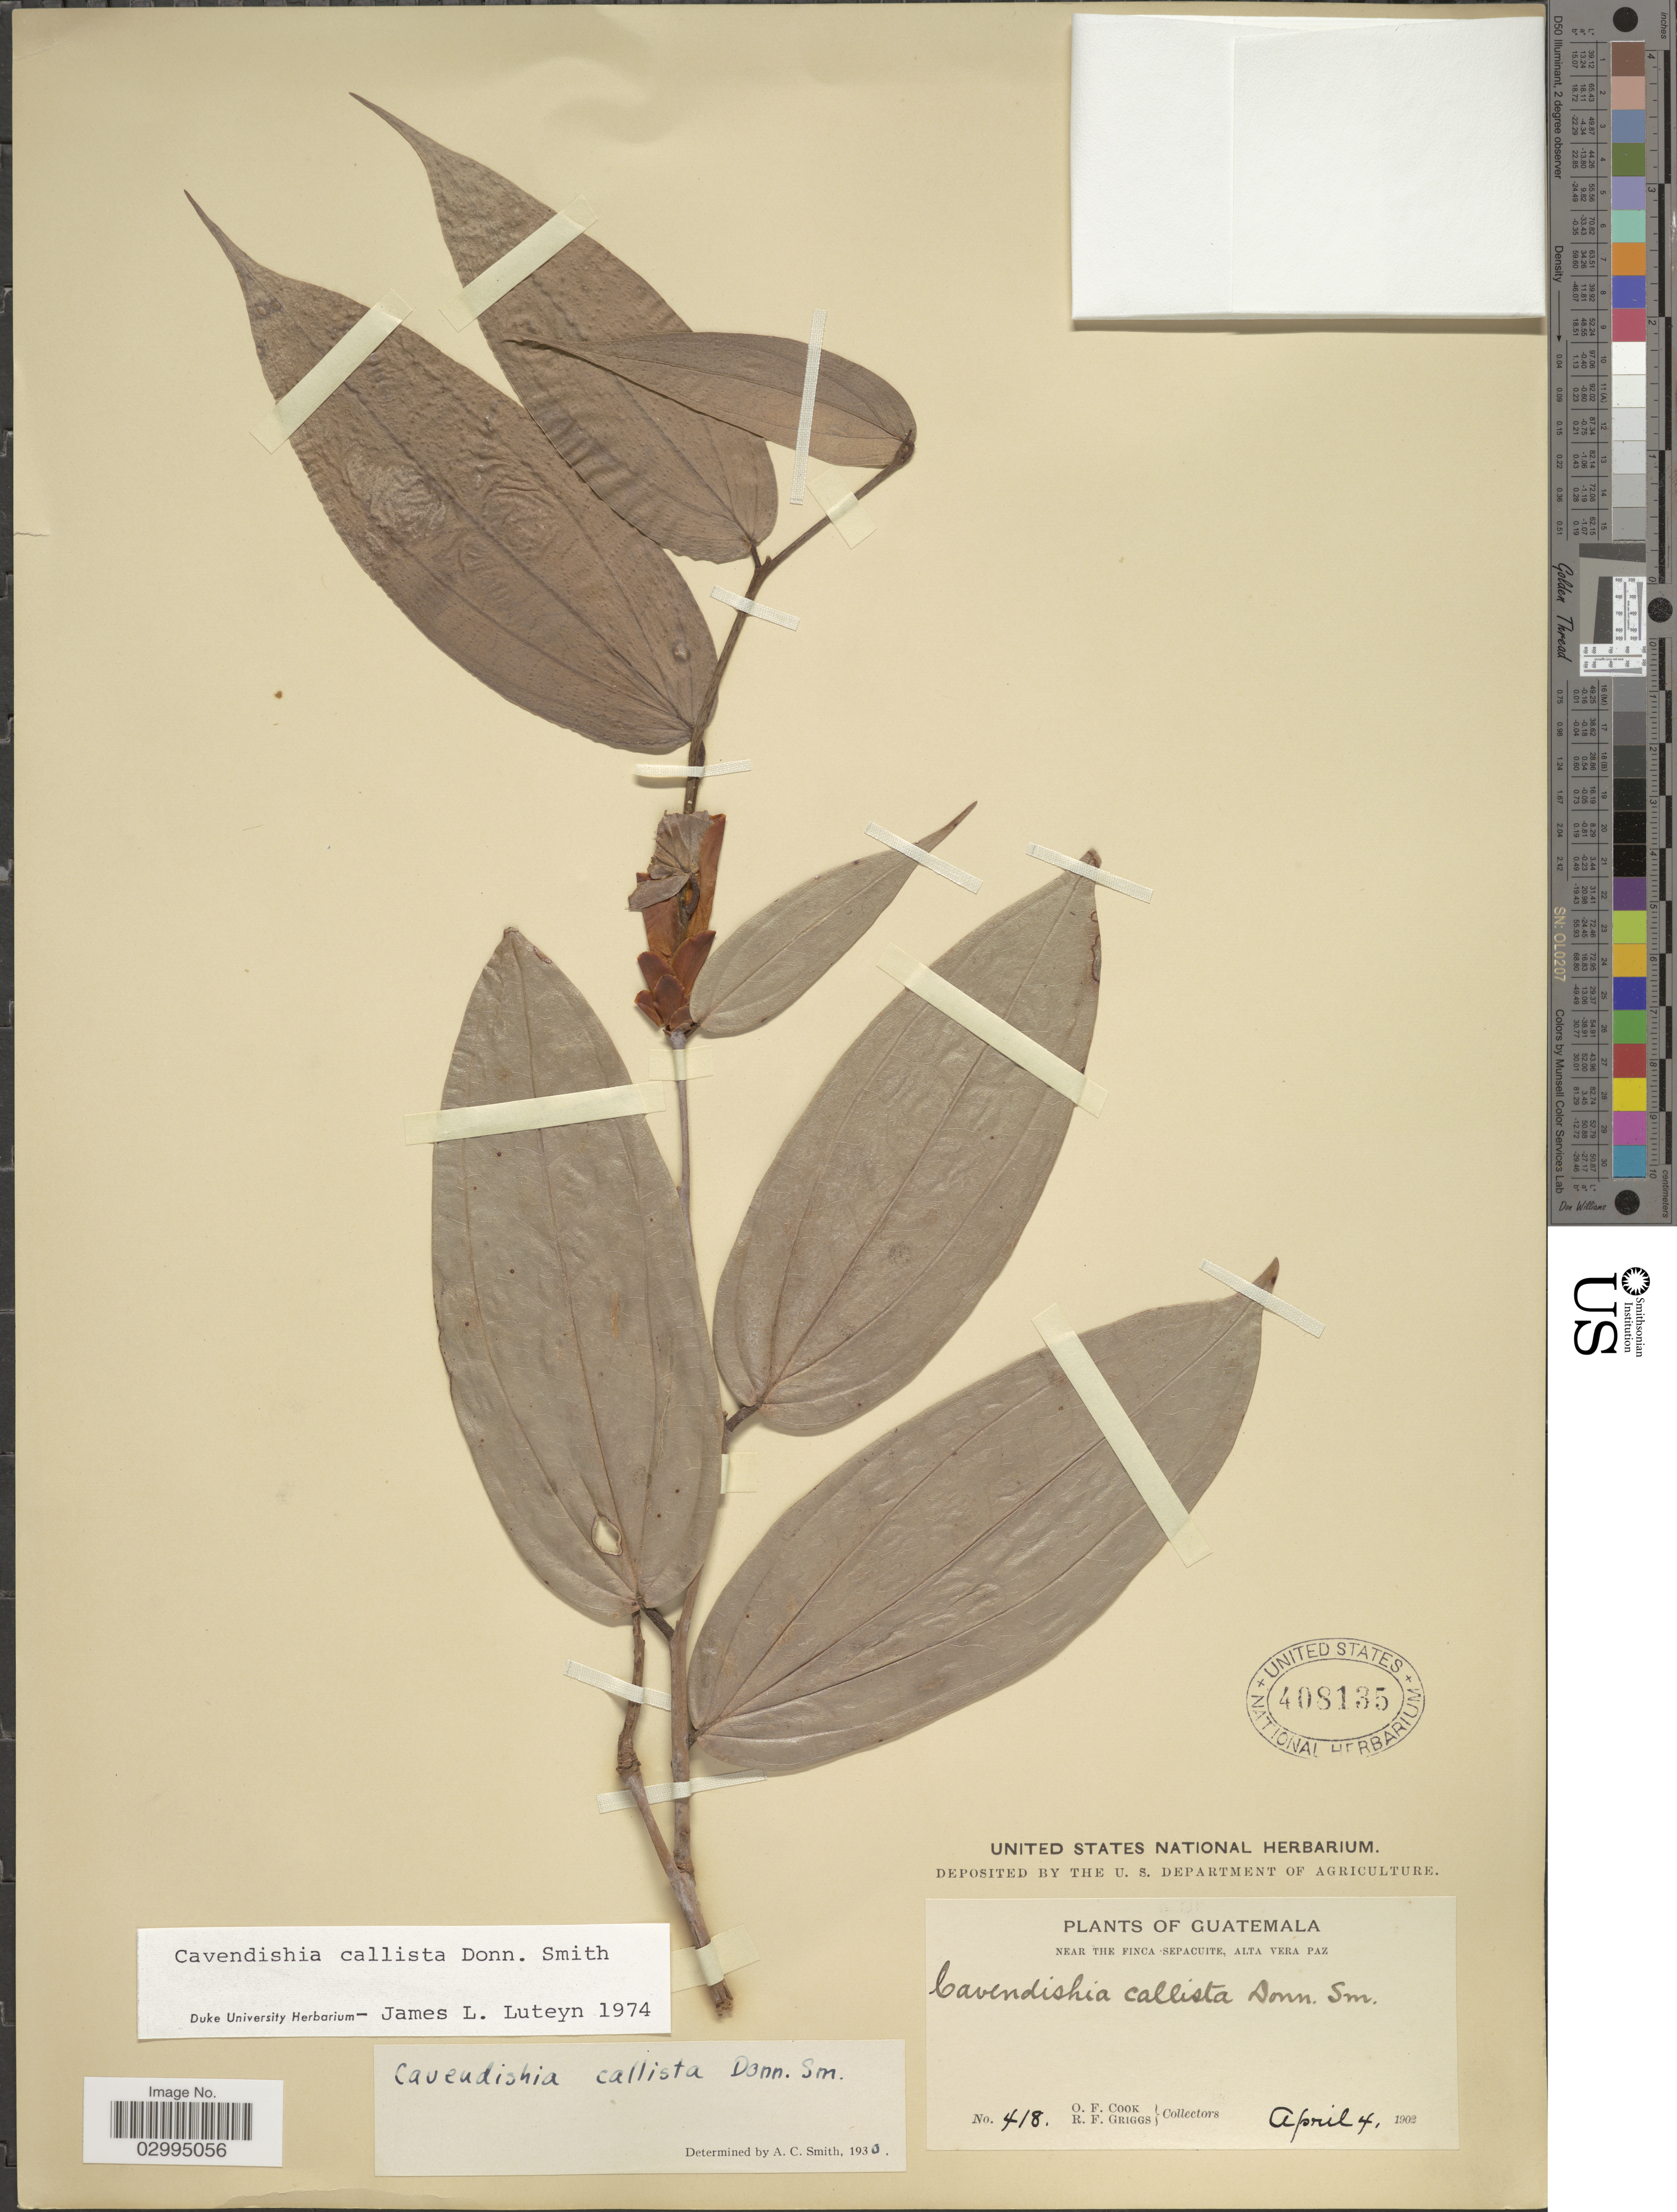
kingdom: Plantae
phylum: Tracheophyta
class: Magnoliopsida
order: Ericales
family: Ericaceae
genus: Cavendishia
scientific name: Cavendishia callista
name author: Donn. Sm.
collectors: O. F. Cook & R. F. Griggs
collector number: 418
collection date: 1902-04-04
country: Guatemala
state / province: Alta Verapaz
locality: Near the Finca Sepacuite, Alta Vera Paz.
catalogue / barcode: US 408135